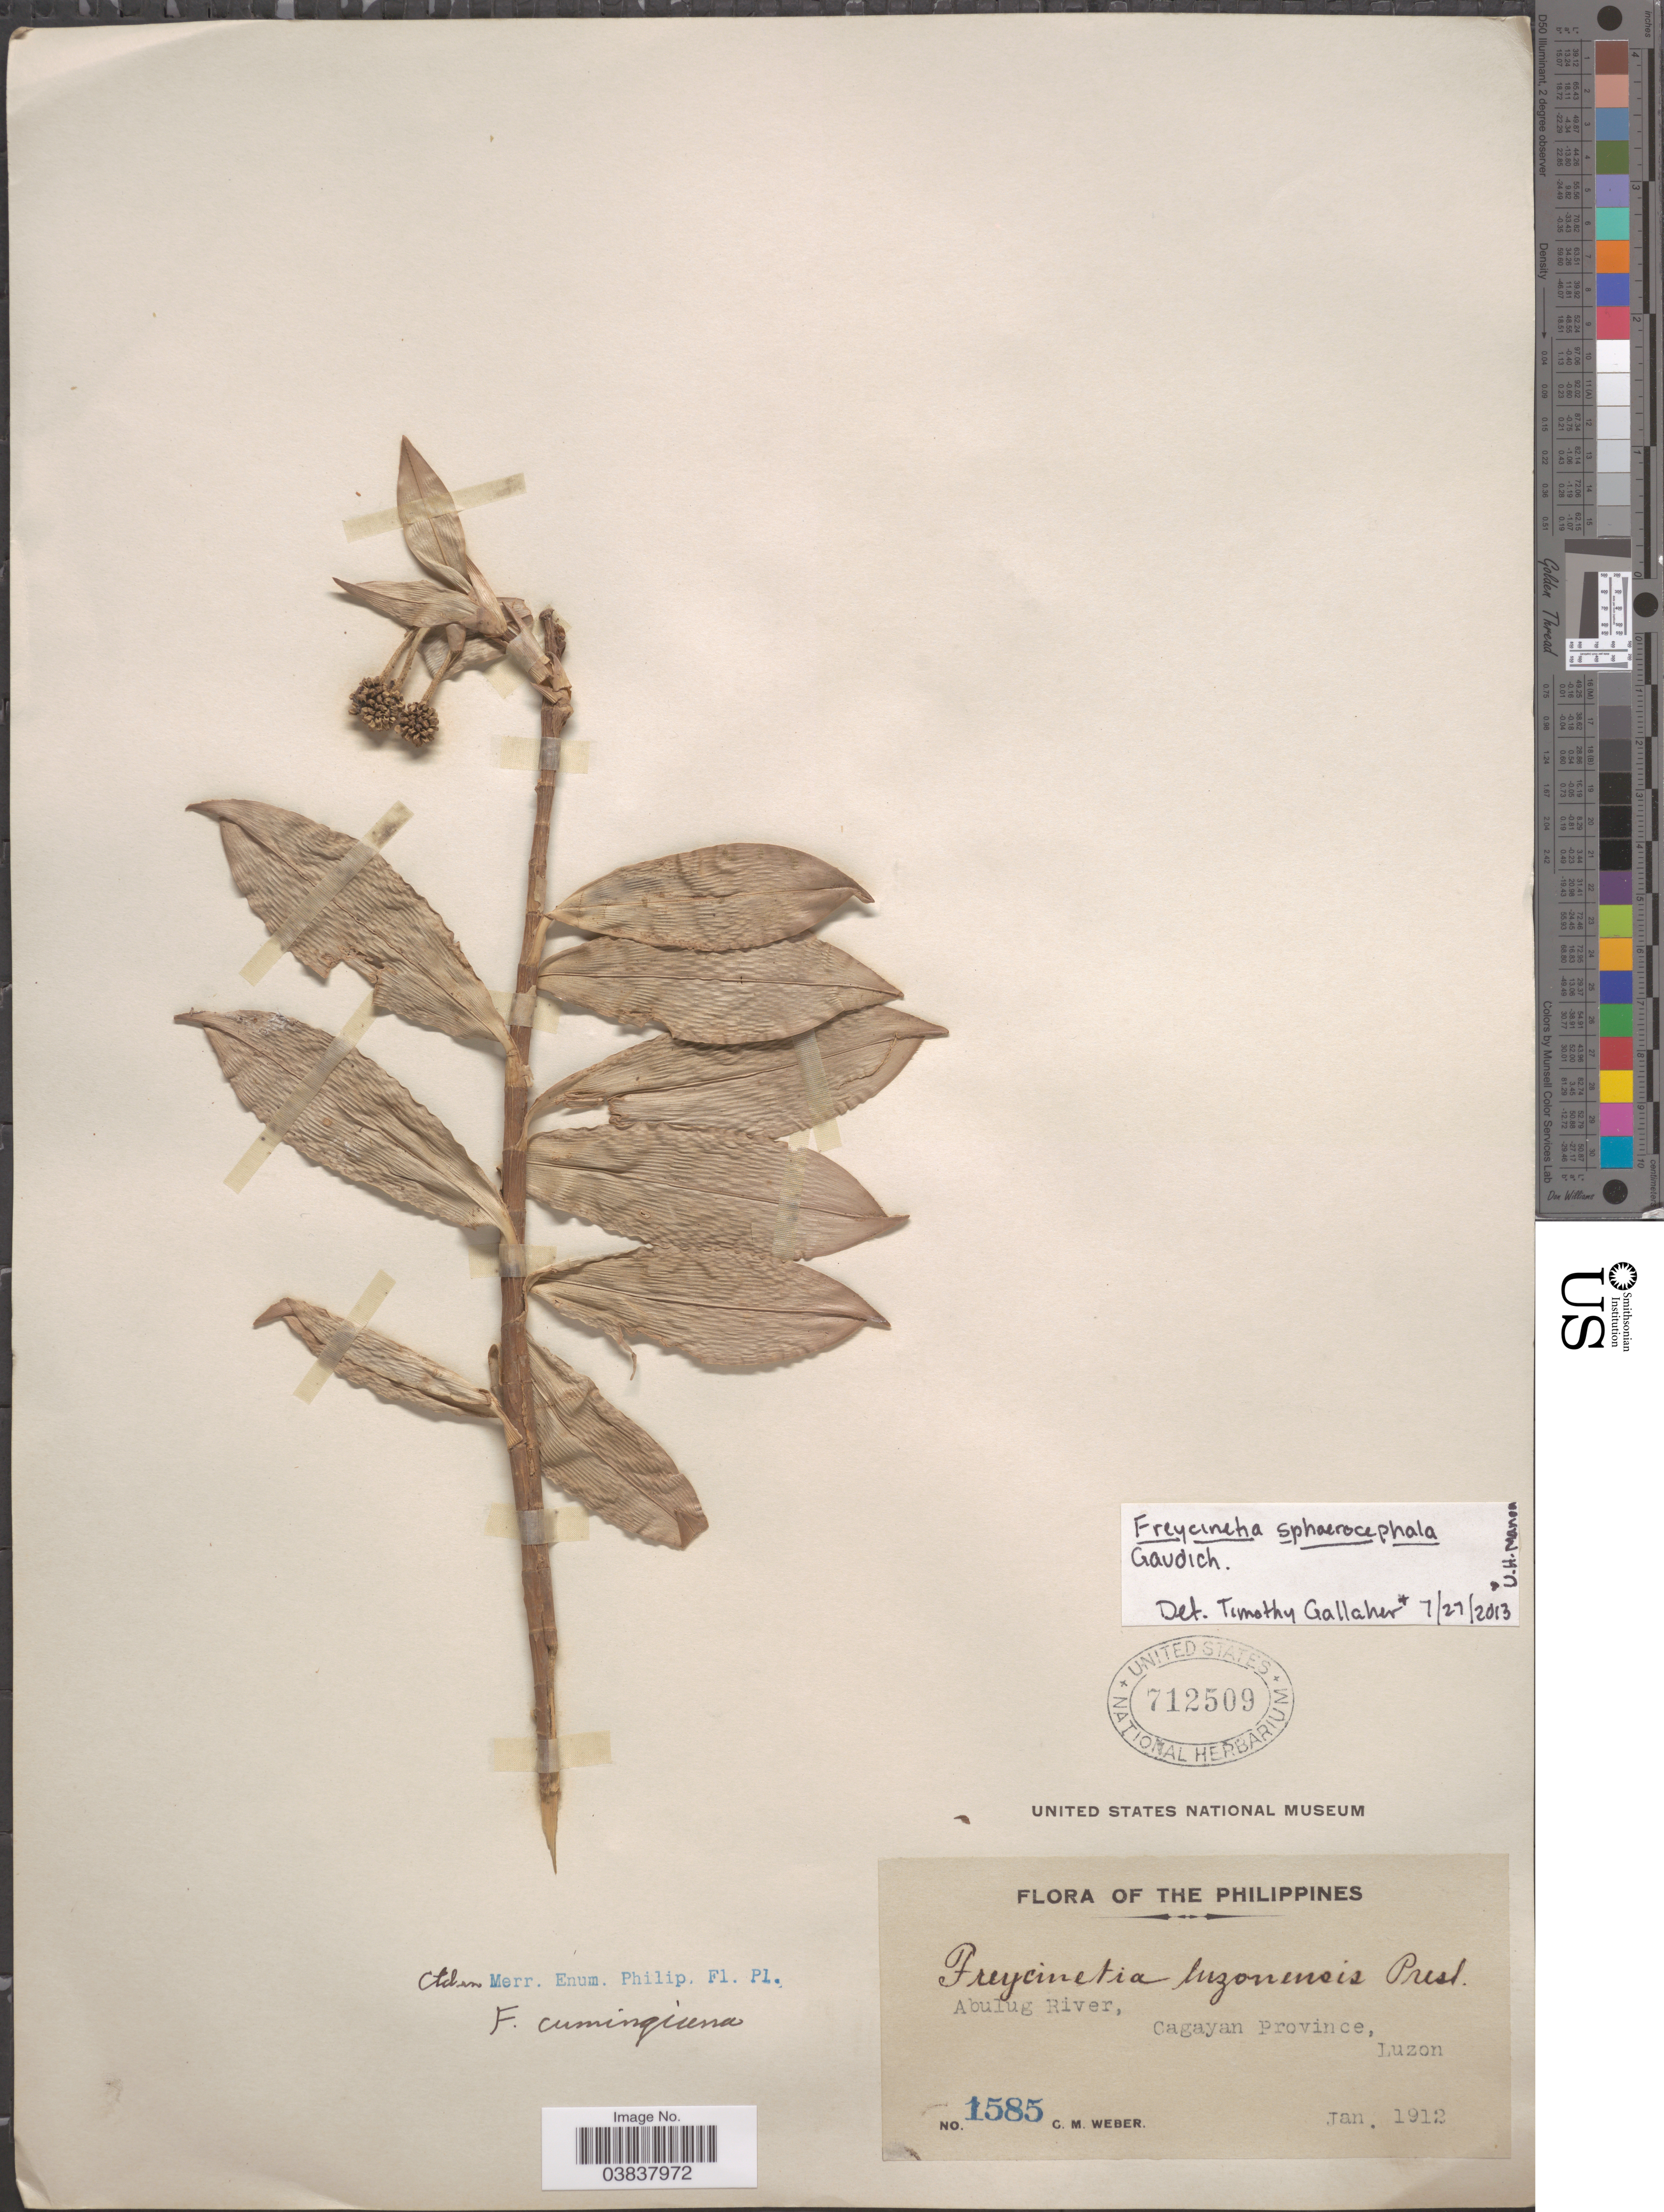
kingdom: Plantae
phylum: Tracheophyta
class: Liliopsida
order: Pandanales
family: Pandanaceae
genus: Freycinetia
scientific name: Freycinetia sphaerocephala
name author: Gaudich.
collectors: C. M. Weber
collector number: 1585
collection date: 1912-01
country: Philippines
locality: Abulug River, Cagayan Province, Luzon.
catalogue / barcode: US 712509